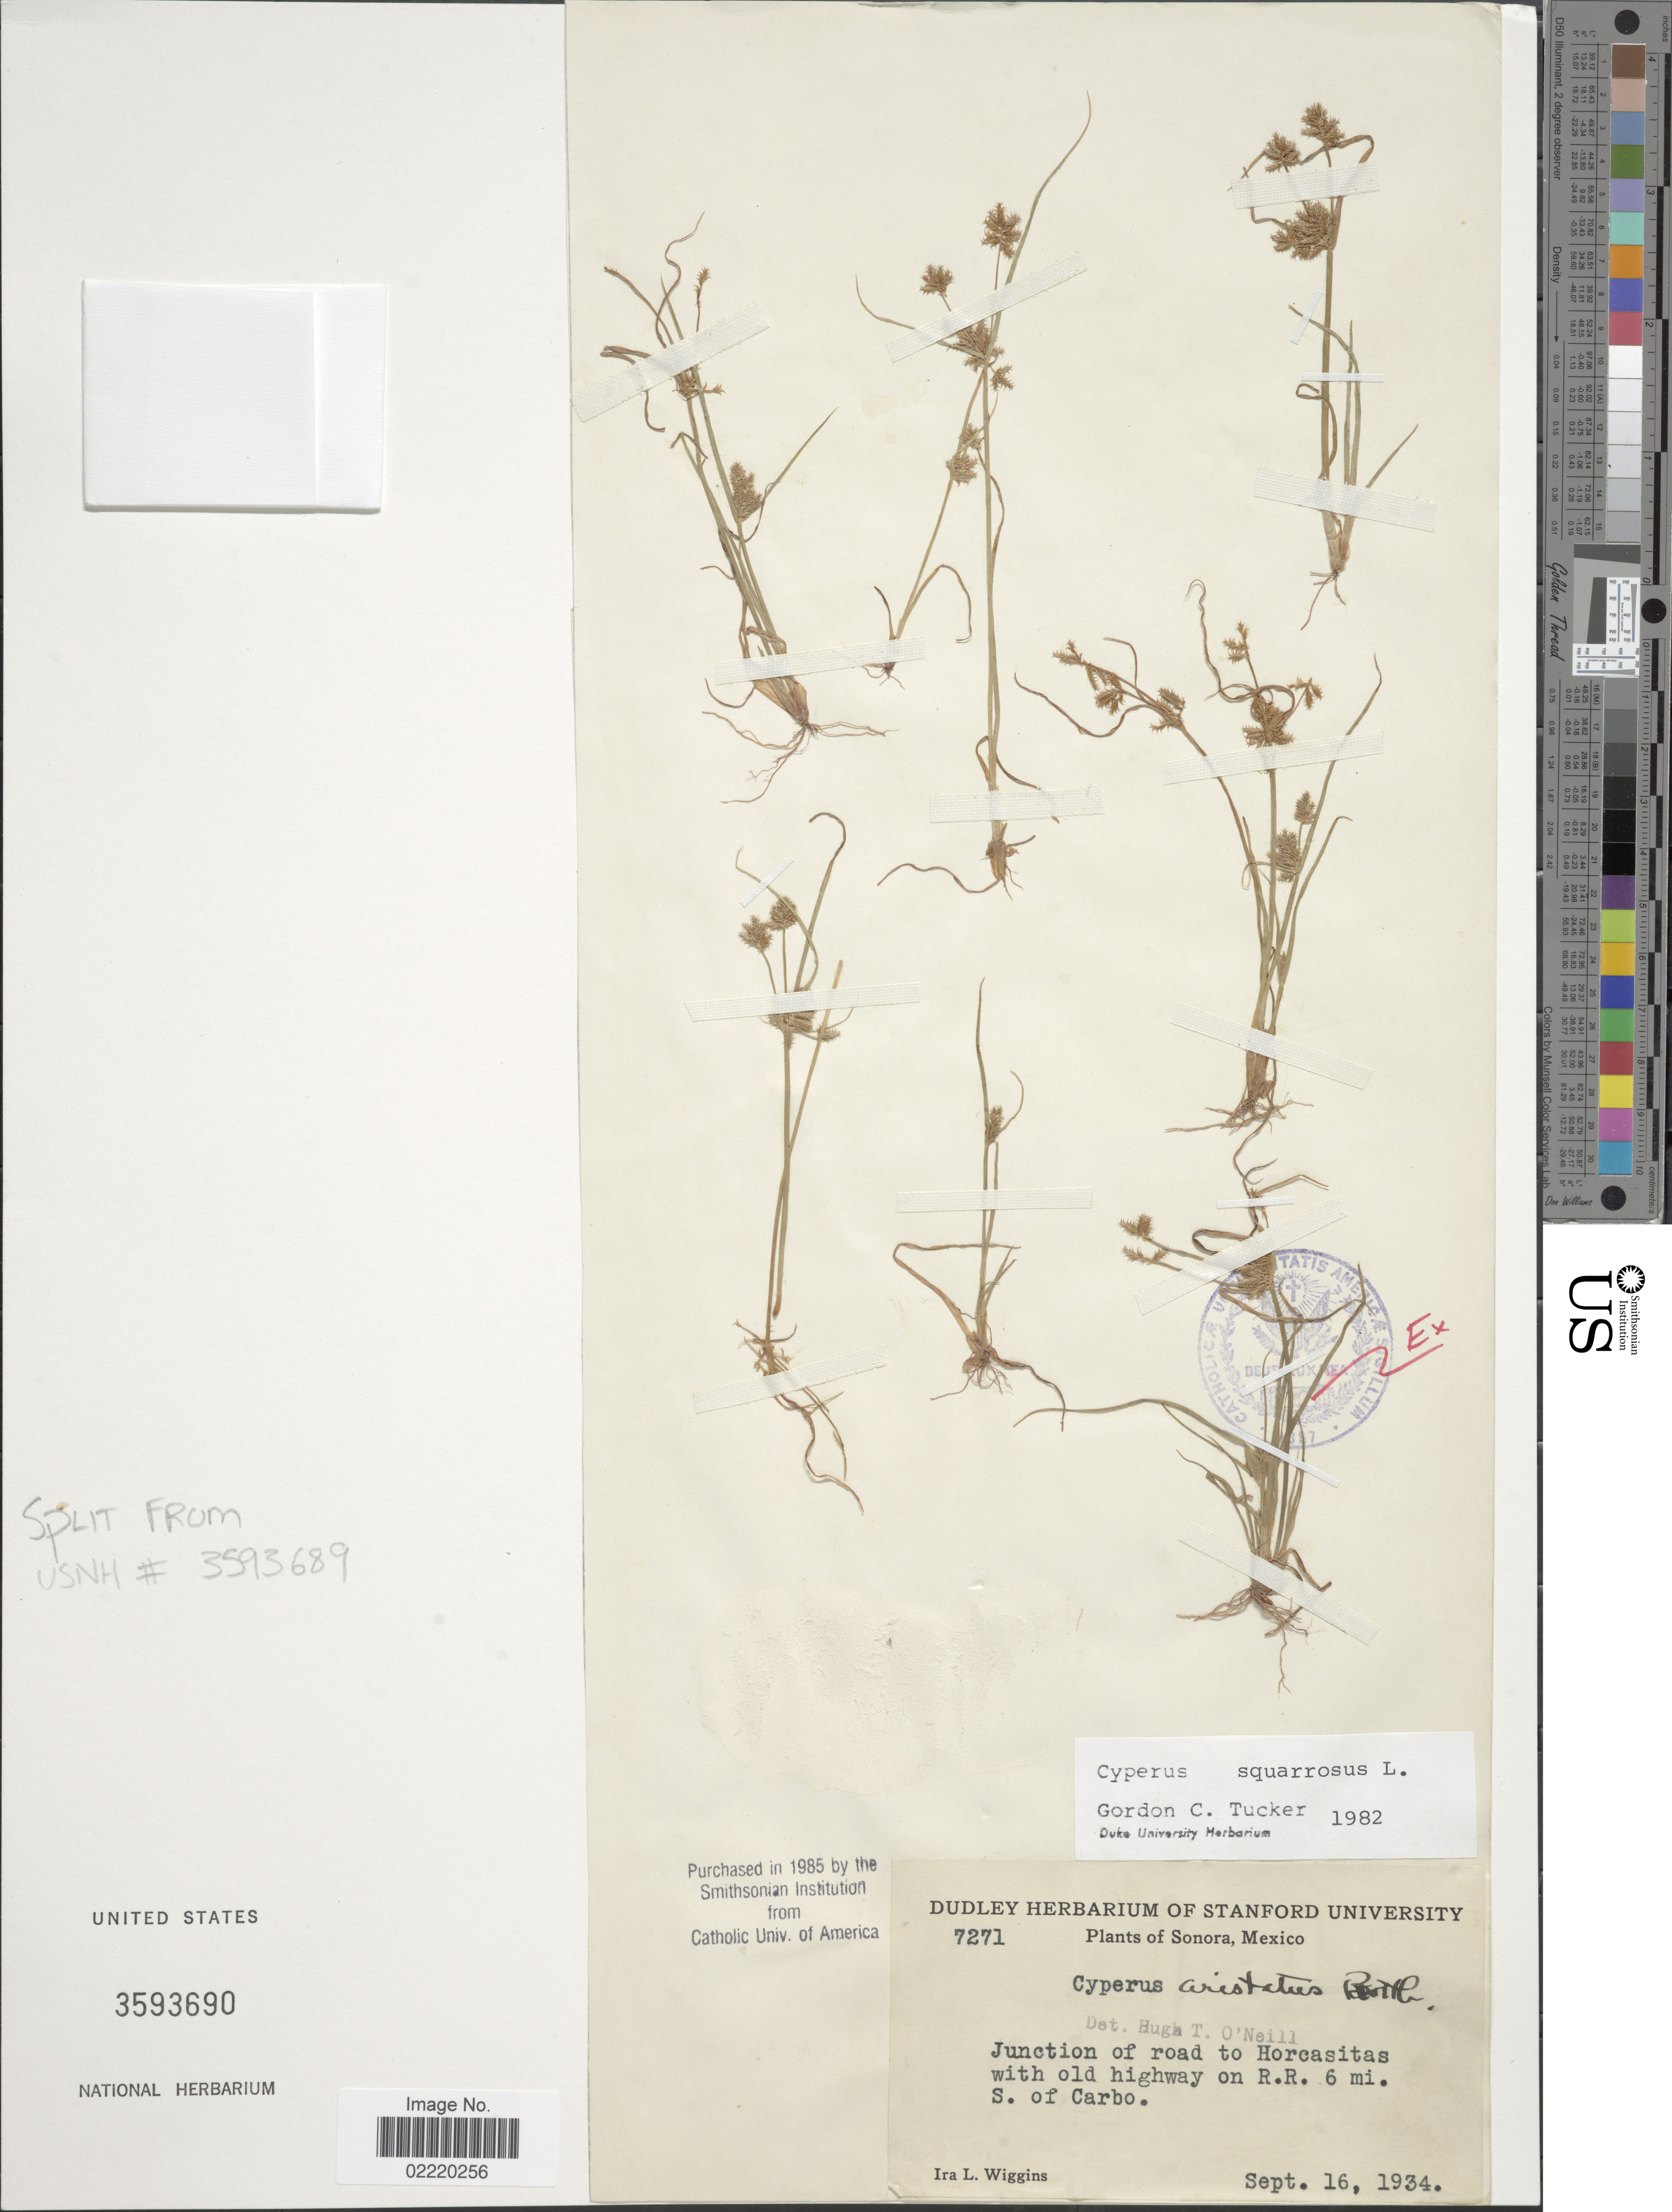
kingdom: Plantae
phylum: Tracheophyta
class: Liliopsida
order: Poales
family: Cyperaceae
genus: Cyperus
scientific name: Cyperus squarrosus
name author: L.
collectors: I. L. Wiggins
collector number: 7271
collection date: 1934-09-16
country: Mexico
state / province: Sonora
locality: Junction road to Horcasitas with old highway on R.R. 6 mi. S. of Carbo.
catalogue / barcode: US 3593690